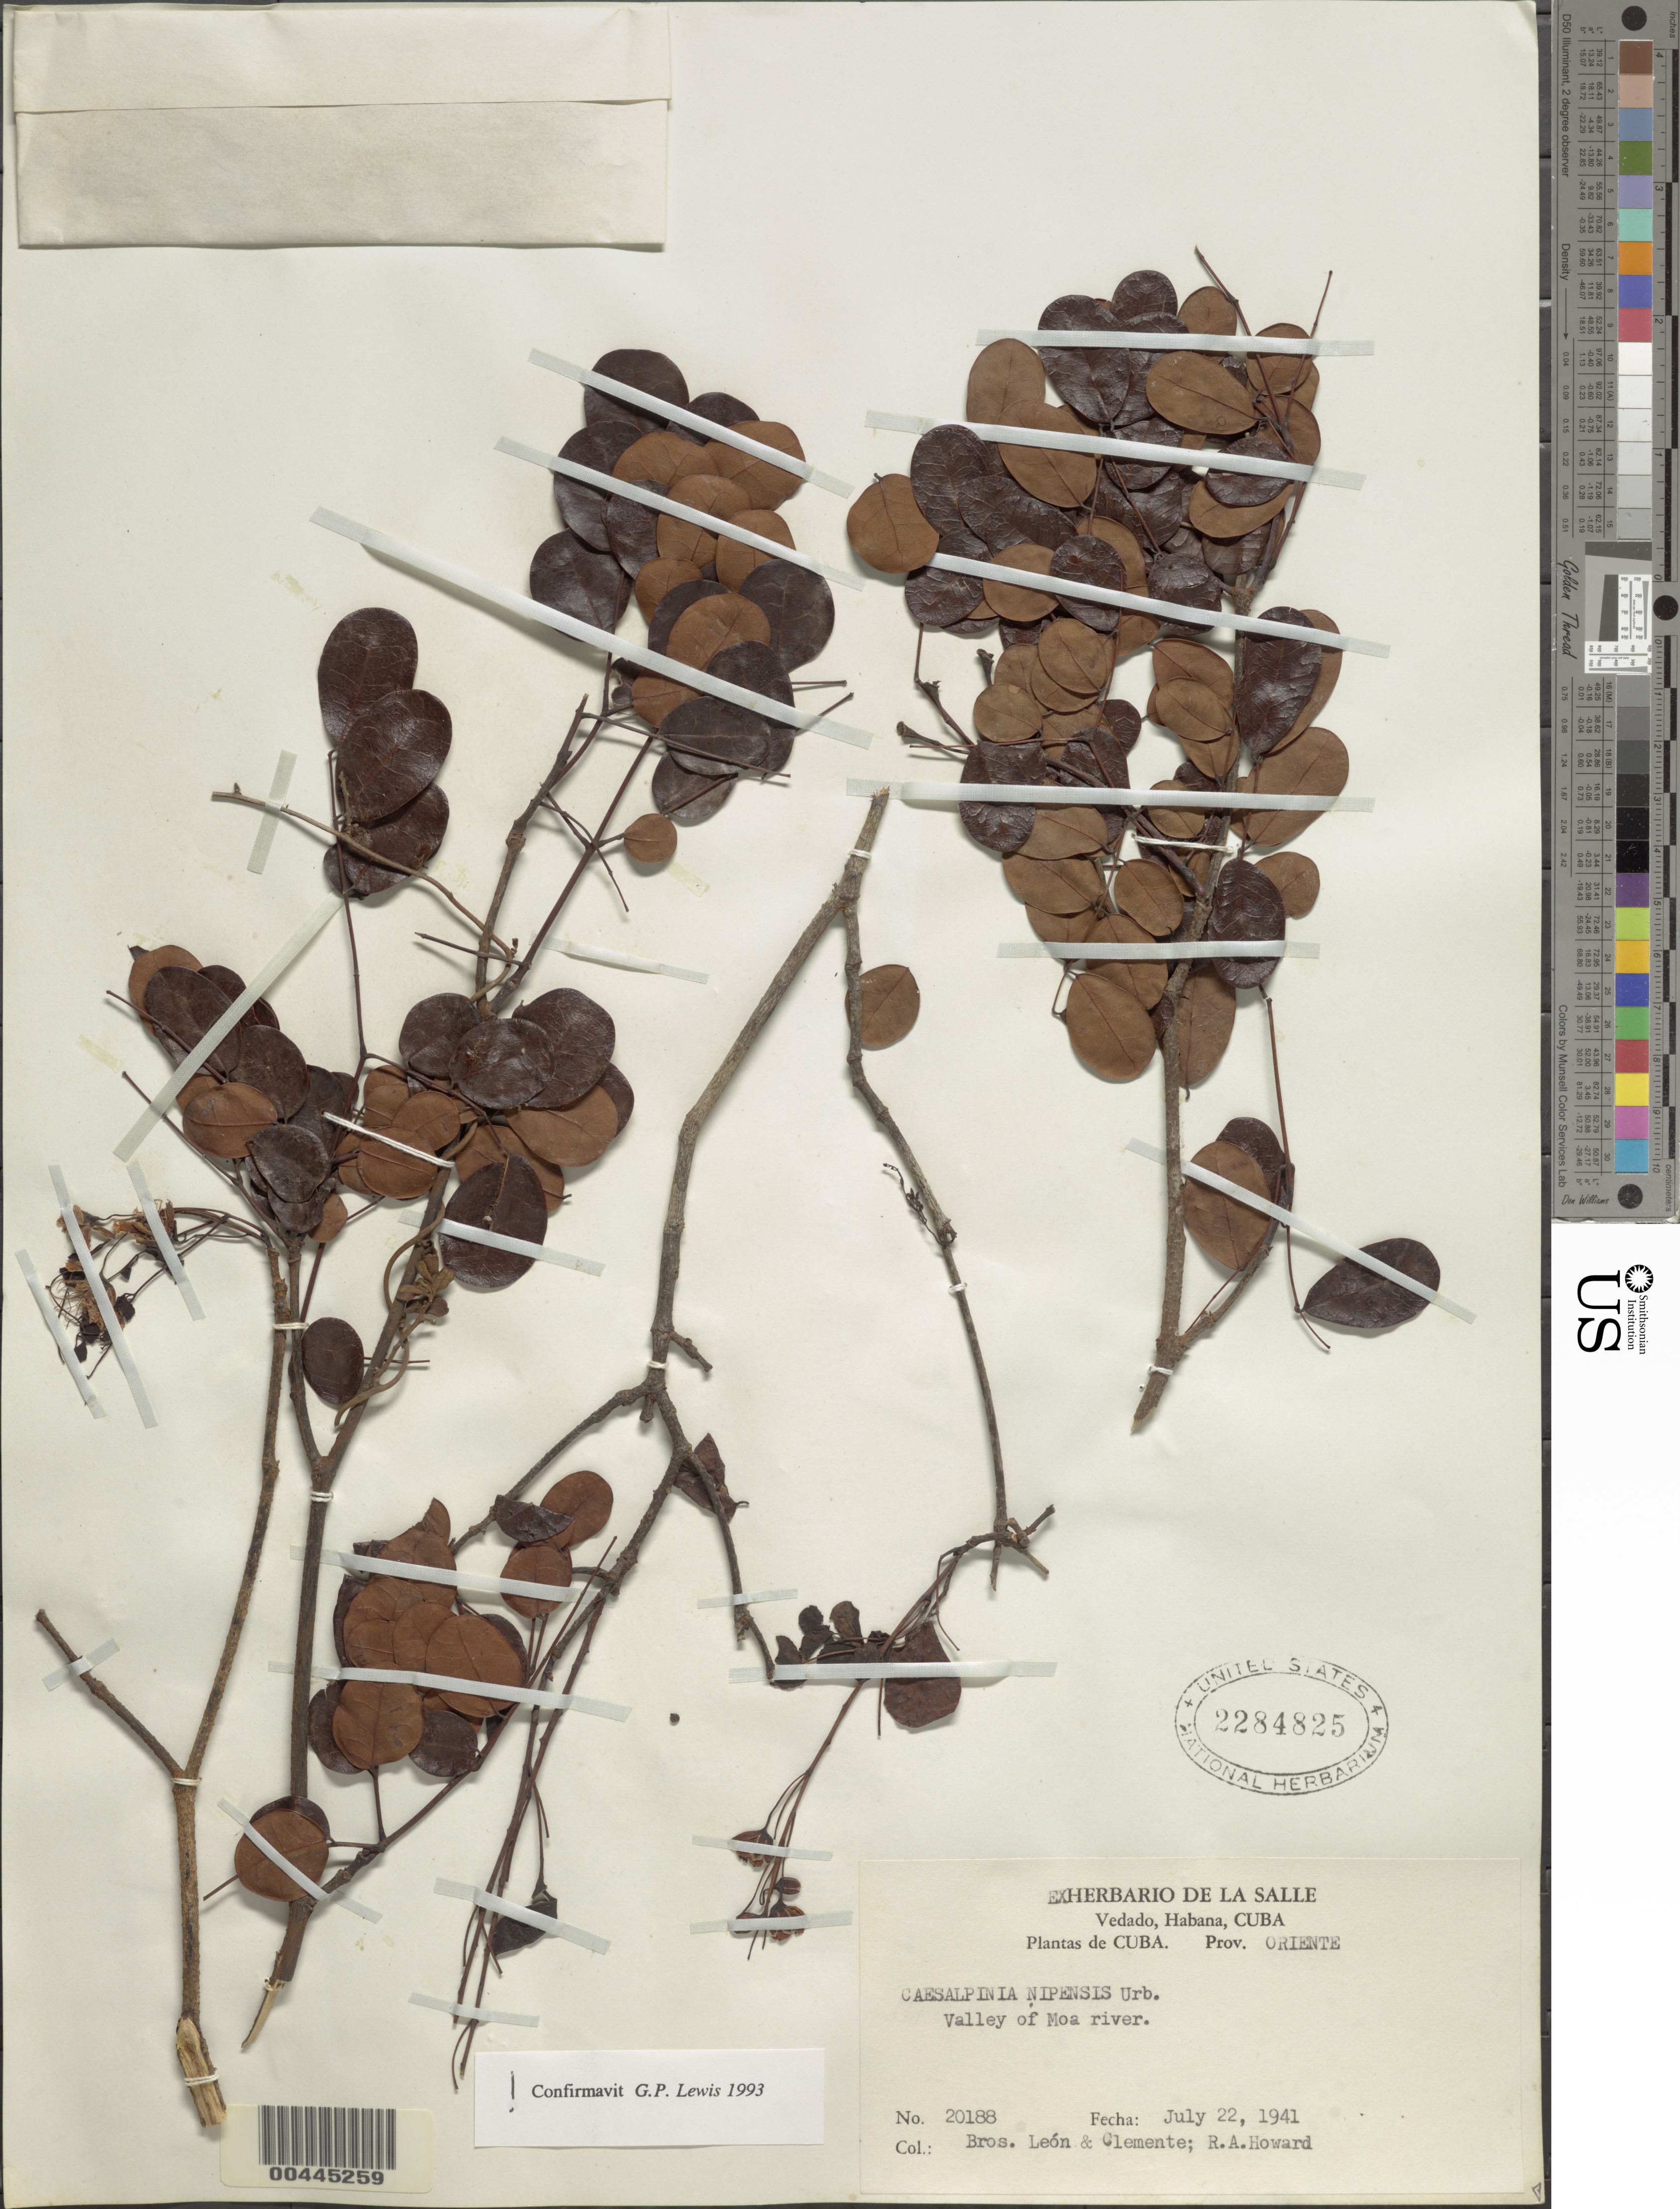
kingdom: Plantae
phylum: Tracheophyta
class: Magnoliopsida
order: Fabales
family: Fabaceae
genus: Caesalpinia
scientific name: Caesalpinia nipensis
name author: Urb.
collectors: Bro. León, Bro. Clemente & R. A. Howard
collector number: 20188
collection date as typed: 22 Jul 1941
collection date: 1941-07-22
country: Cuba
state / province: Oriente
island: Greater Antilles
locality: Moa river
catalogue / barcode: US 2284825